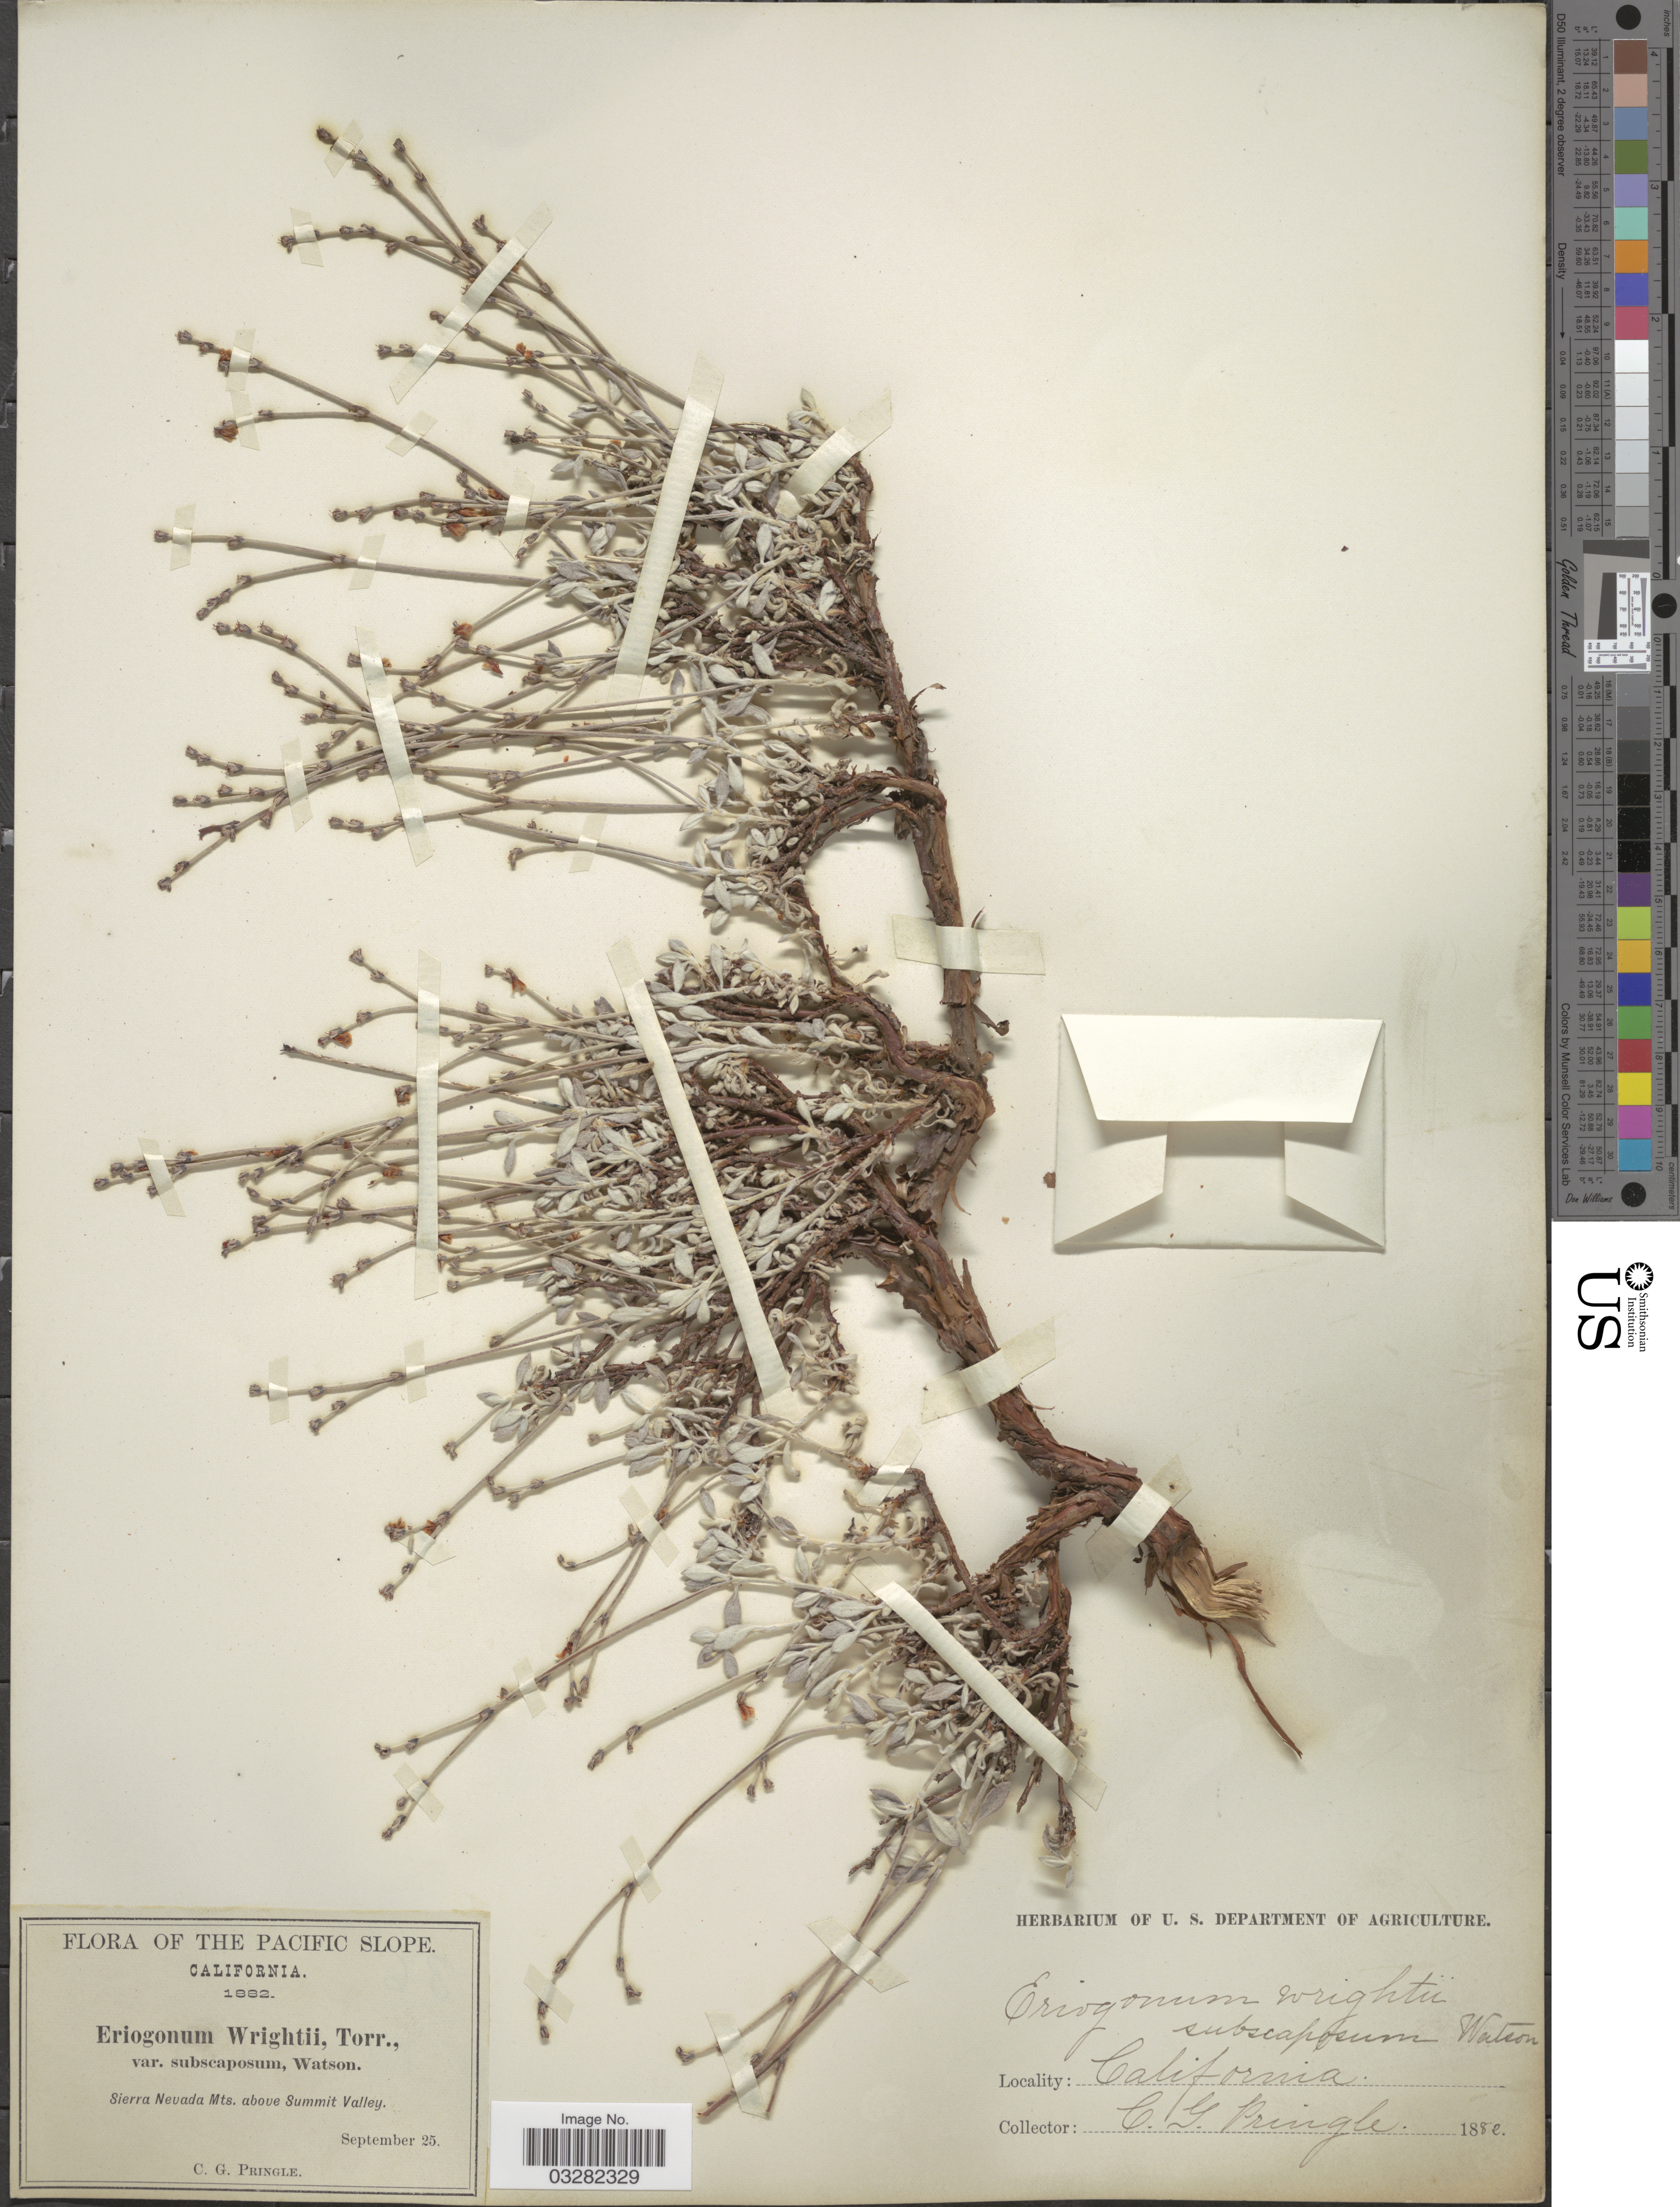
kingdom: Plantae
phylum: Tracheophyta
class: Magnoliopsida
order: Caryophyllales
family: Polygonaceae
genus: Eriogonum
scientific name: Eriogonum wrightii var. trachygonum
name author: (Torr. ex Benth.) Jeps.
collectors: C. G. Pringle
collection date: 1882-09-25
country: United States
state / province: California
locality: The Pacific Slope. Sierra Nevada Mts. above Summit Valley.